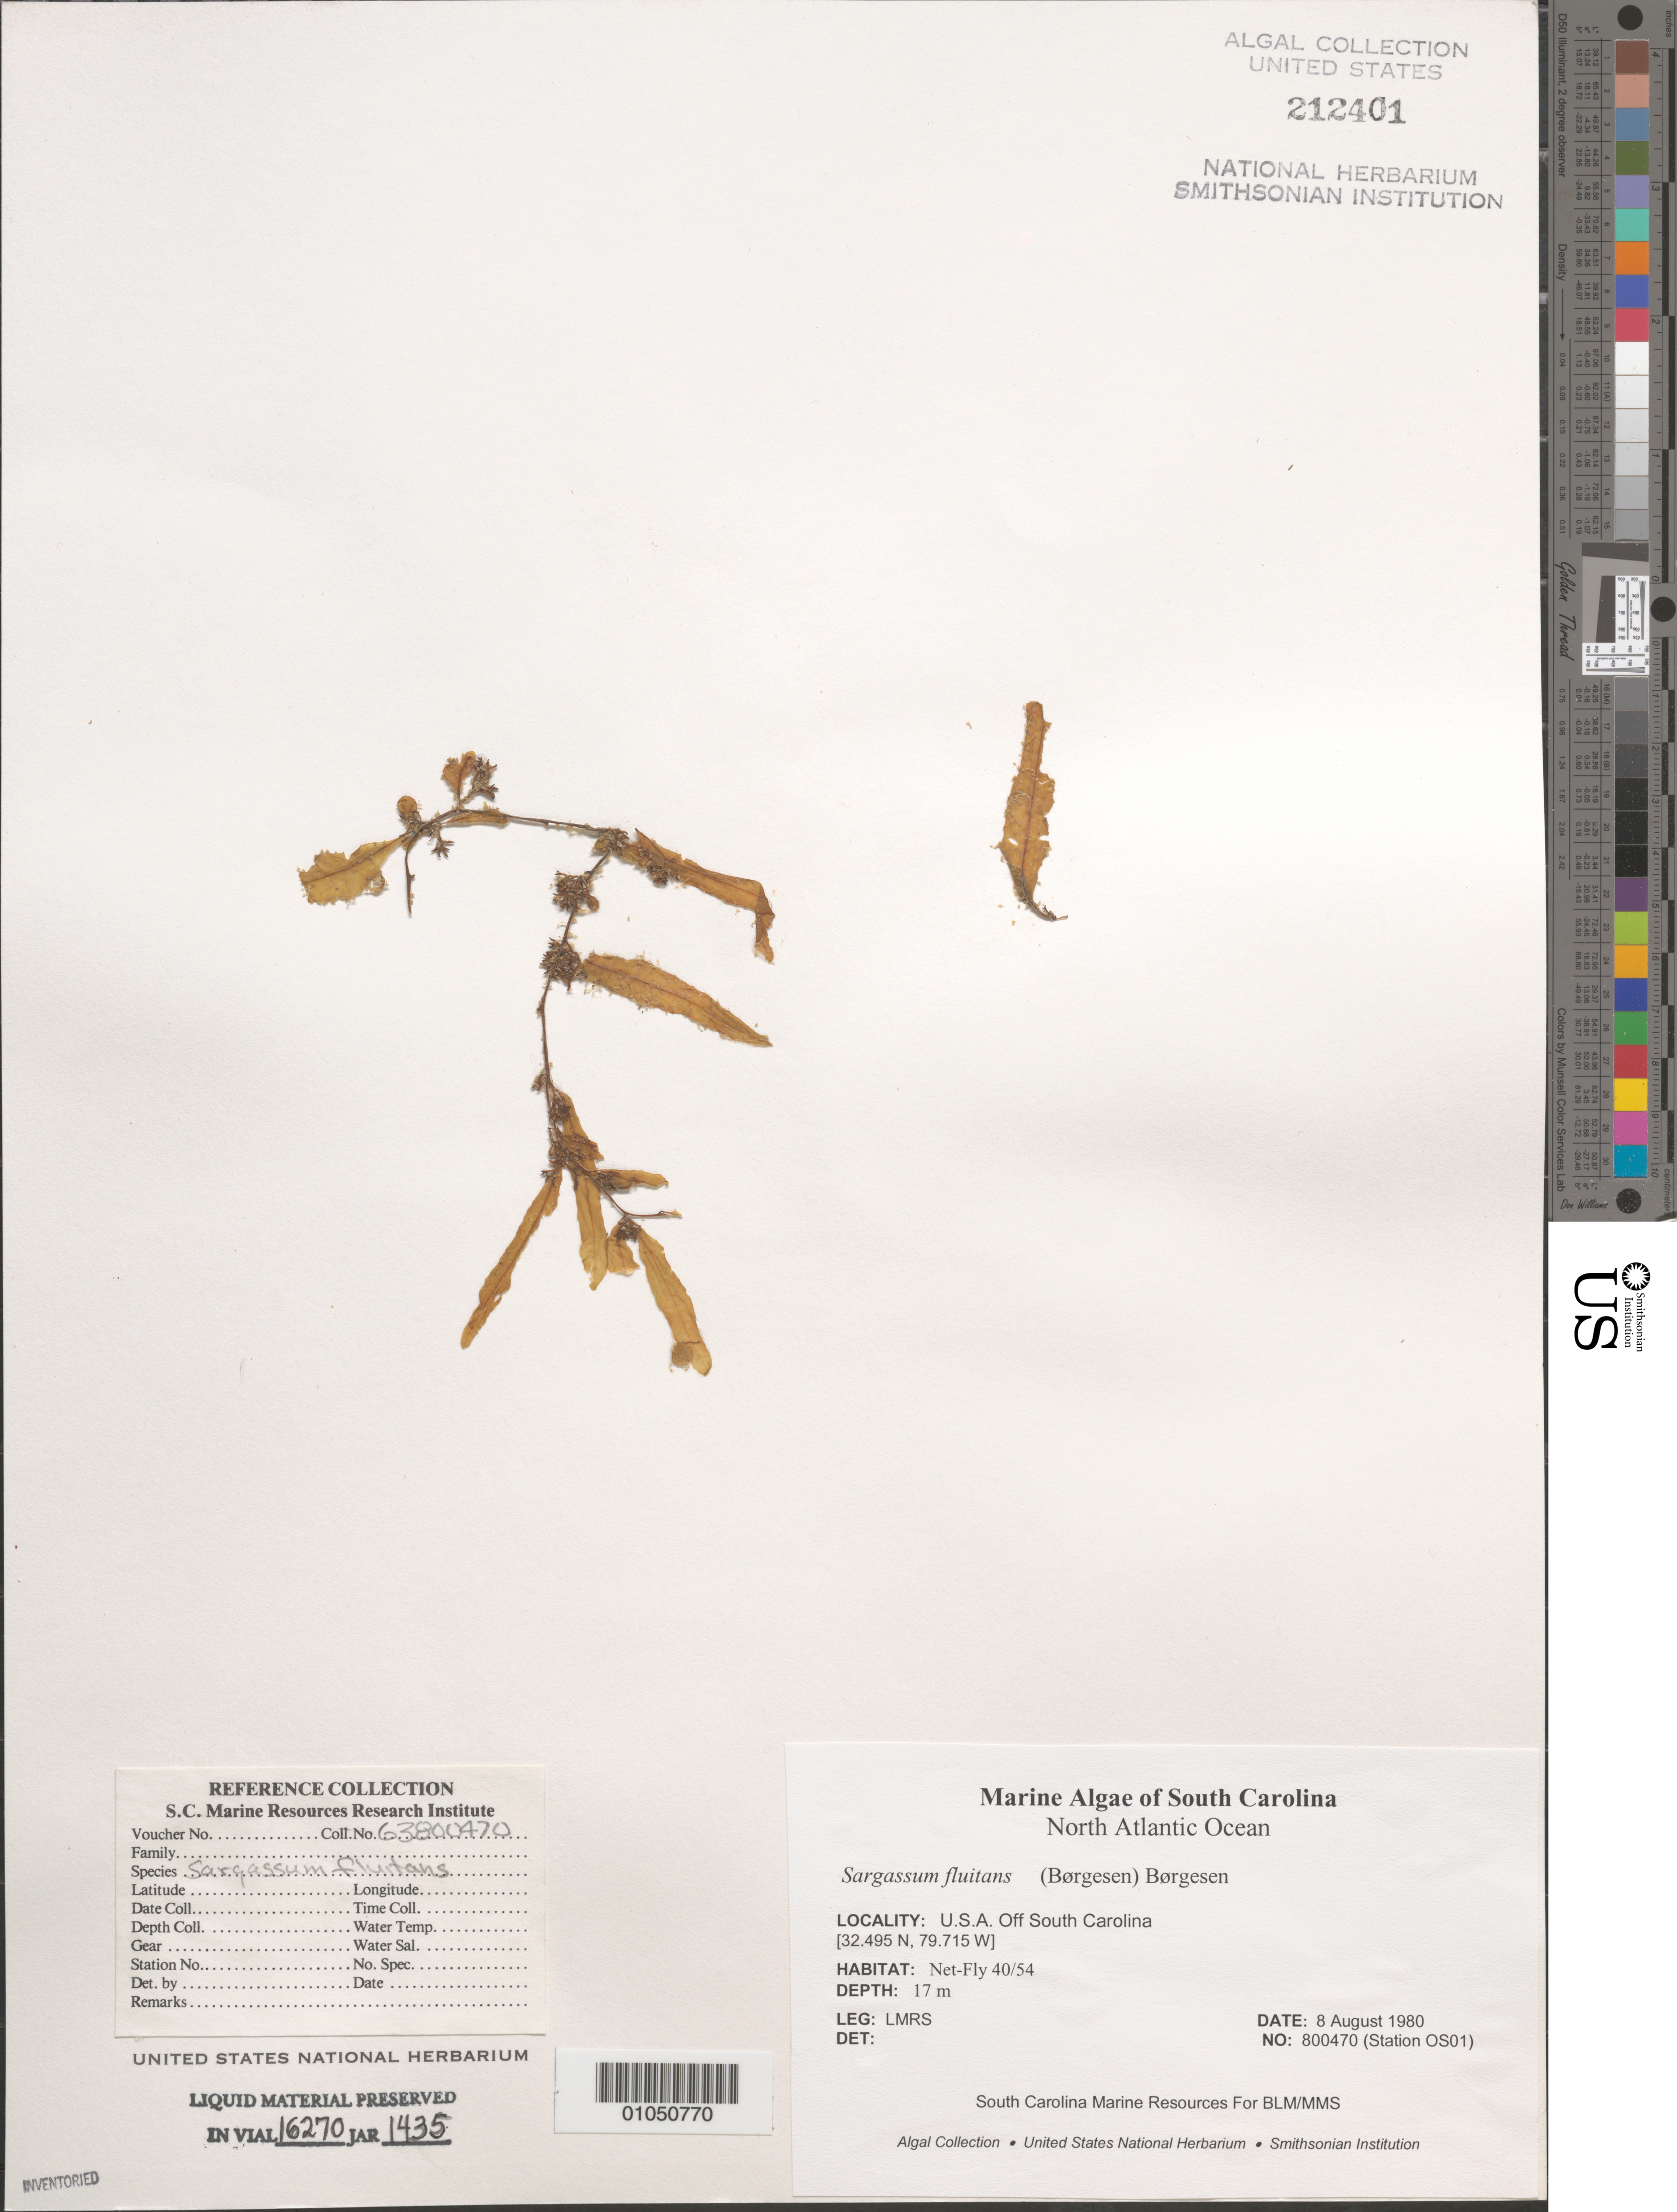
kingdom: Chromista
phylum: Ochrophyta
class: Phaeophyceae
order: Fucales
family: Sargassaceae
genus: Sargassum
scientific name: Sargassum fluitans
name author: (Børgesen) Børgesen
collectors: LMRS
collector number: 800470 (Station OS01)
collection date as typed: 08 Aug 1980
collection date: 1980-08-08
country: United States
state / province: South Carolina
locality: Off South Carolina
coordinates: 32.495 N, 79.715 W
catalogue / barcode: US 212401